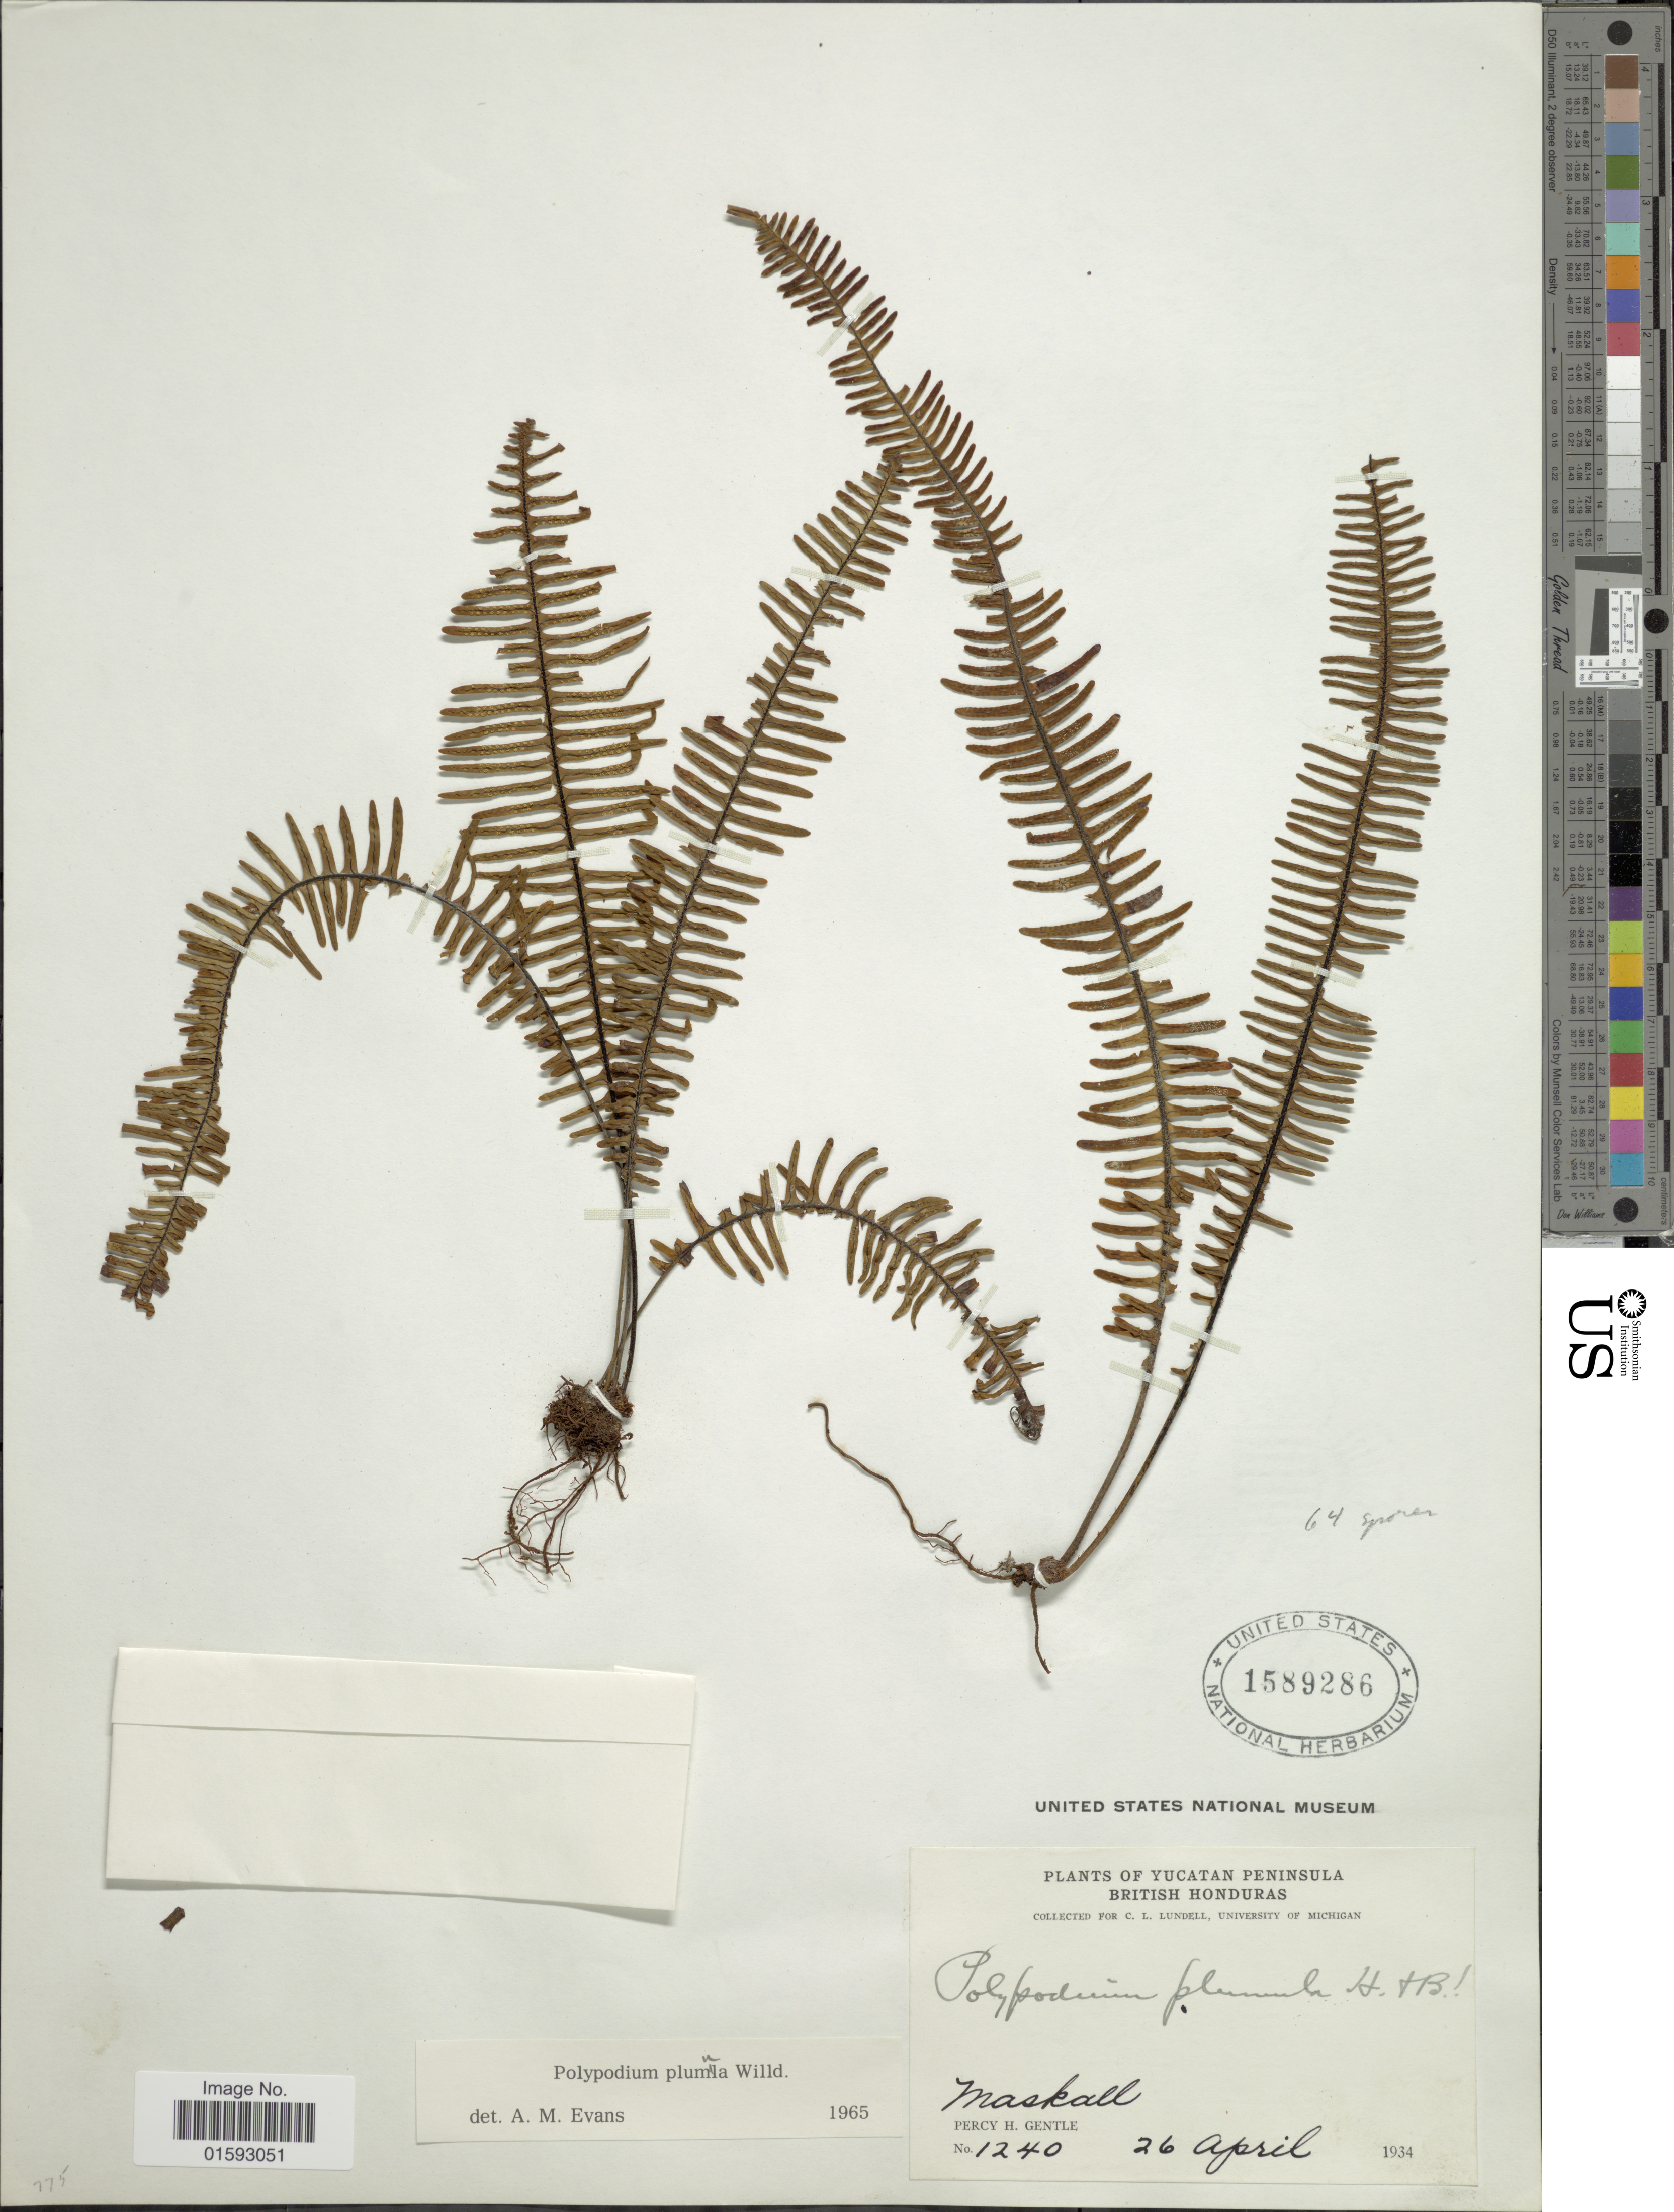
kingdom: Plantae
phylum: Tracheophyta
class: Polypodiopsida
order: Polypodiales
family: Polypodiaceae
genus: Pecluma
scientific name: Pecluma plumula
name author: (Humb. & Bonpl. ex Willd.) M.G. Price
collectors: P. H. Gentle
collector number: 1240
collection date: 1934-04-26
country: Belize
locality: Yucatan Peninsula, British Honduras, Maskall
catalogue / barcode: US 1589286